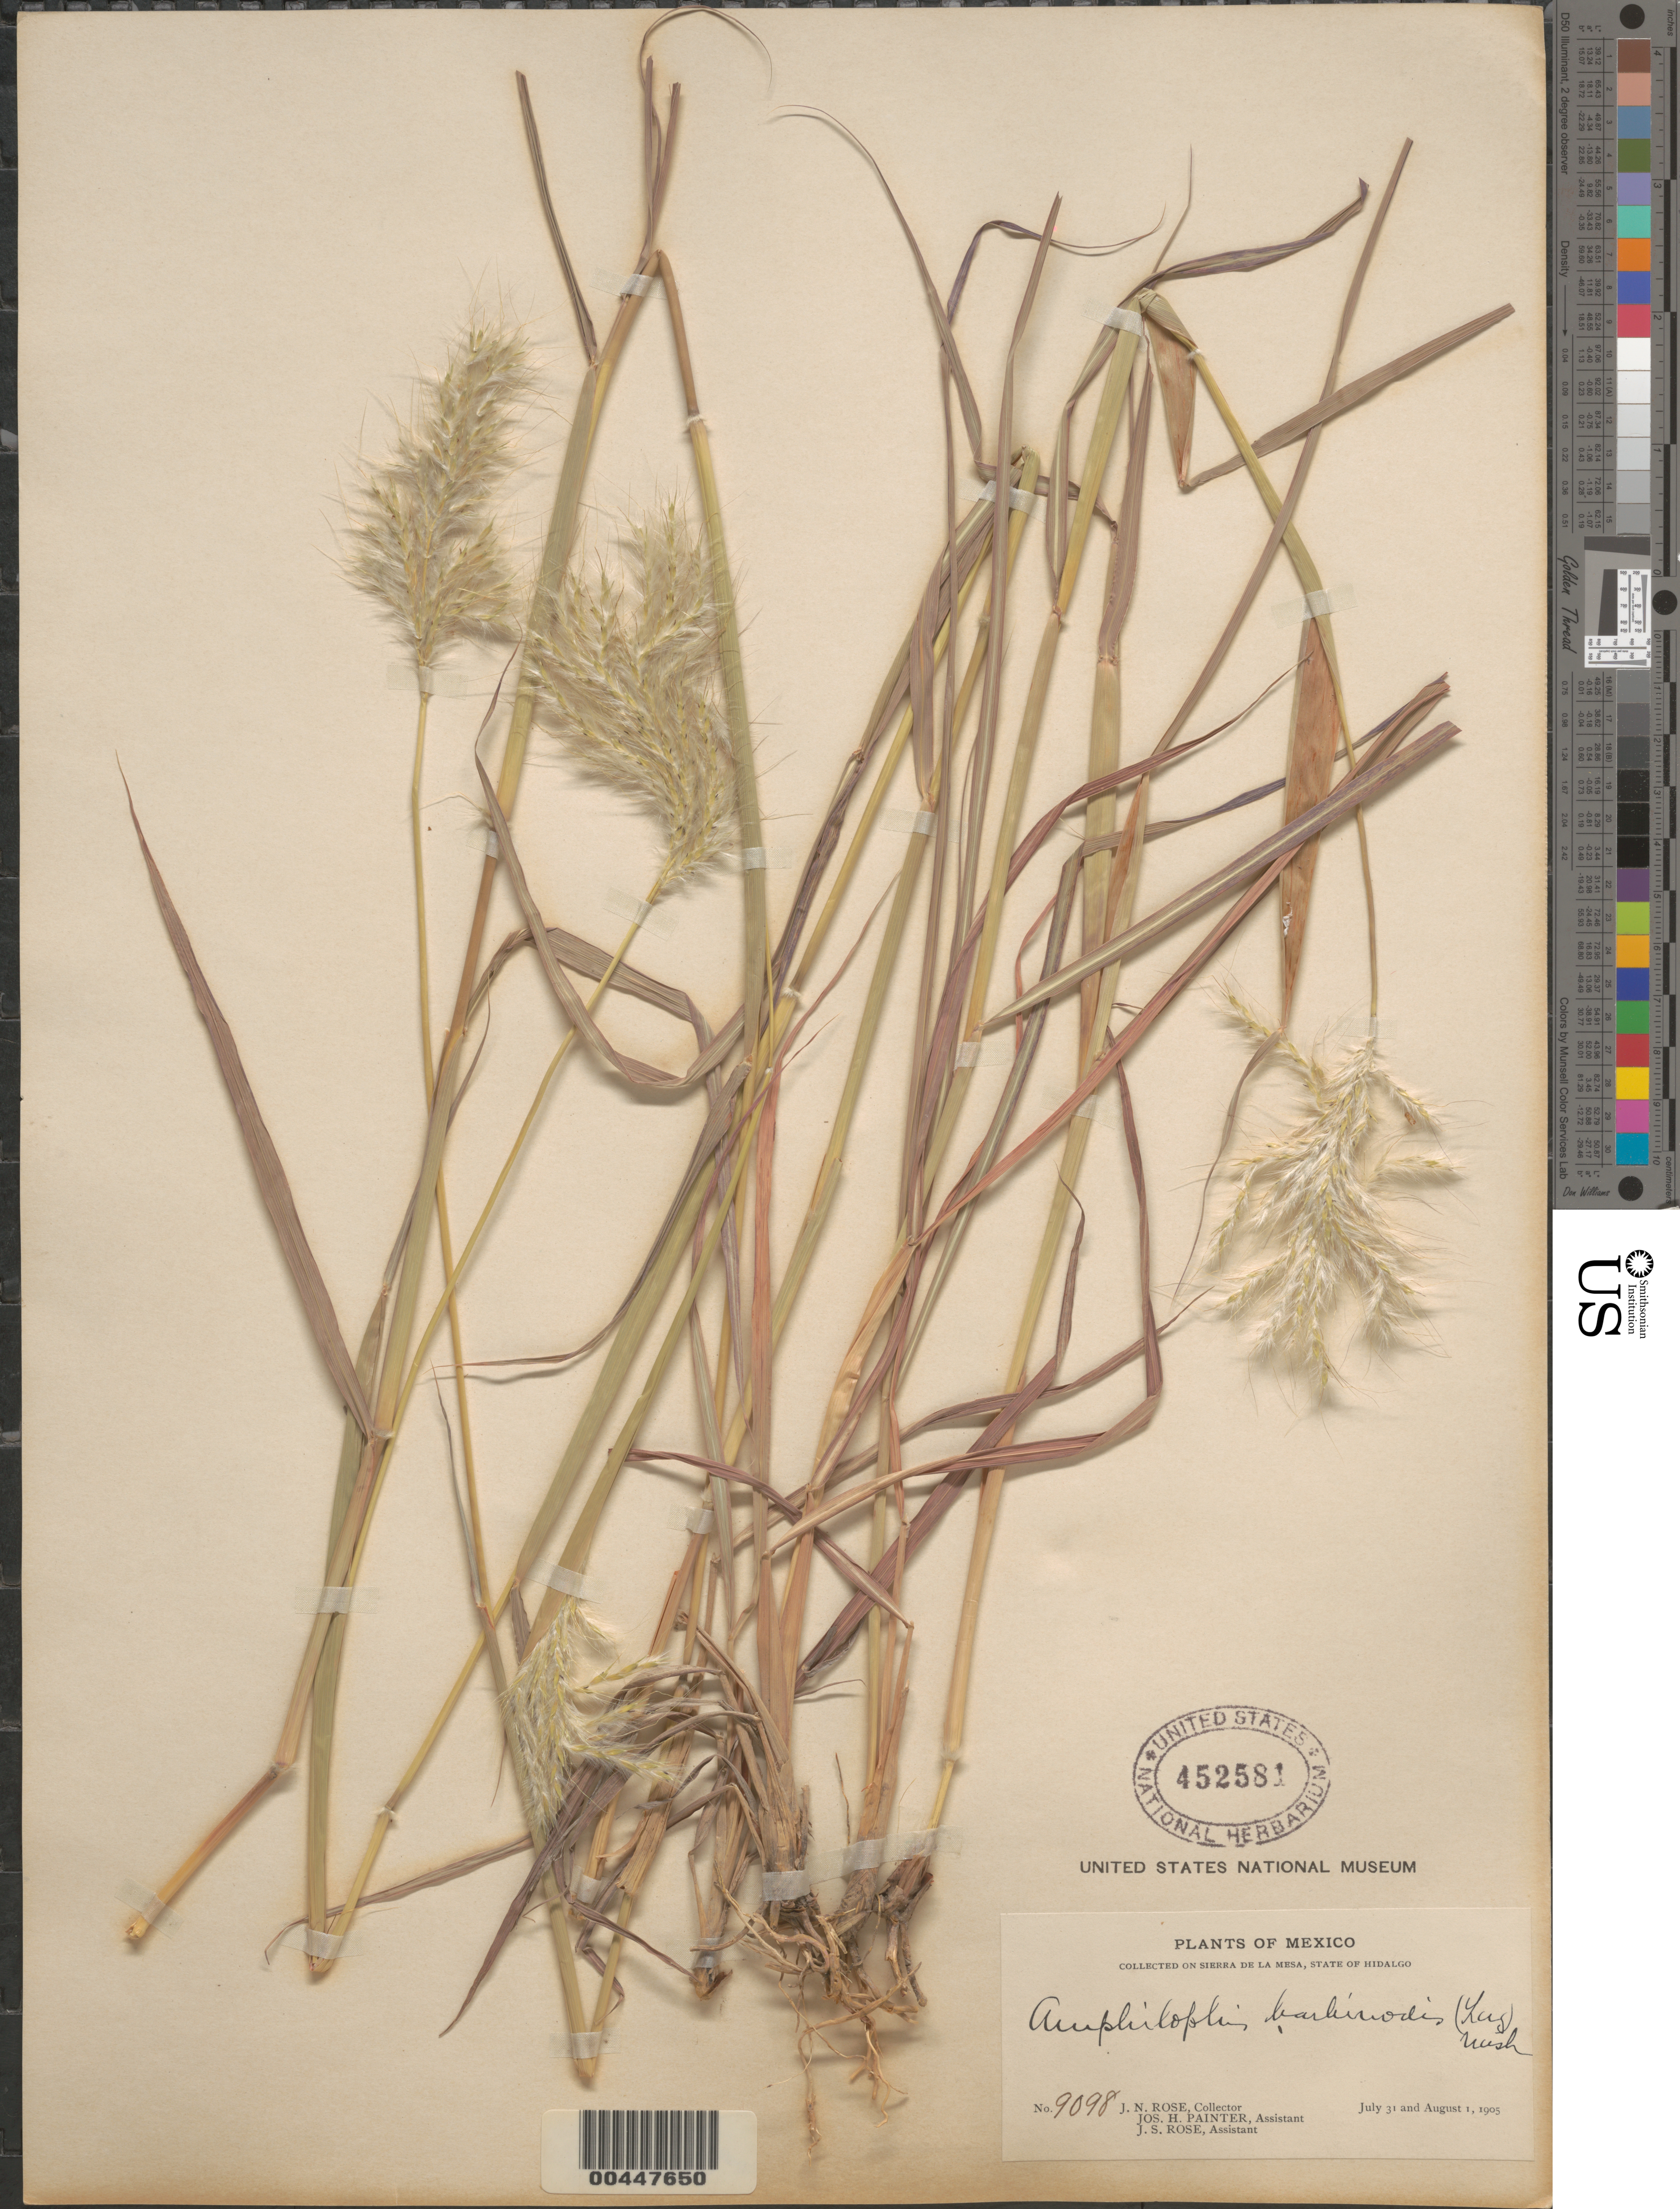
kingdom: Plantae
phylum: Tracheophyta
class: Liliopsida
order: Poales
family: Poaceae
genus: Andropogon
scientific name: Andropogon barbinodis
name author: Lag.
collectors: J. N. Rose, J. H. Painter & J. S. Rose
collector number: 9098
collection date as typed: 31 Jul 1905 to 1 Aug 1905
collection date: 1905-07-31/1905-08-01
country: Mexico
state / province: Hidalgo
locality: Sierra de la Mesa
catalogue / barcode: US 452581